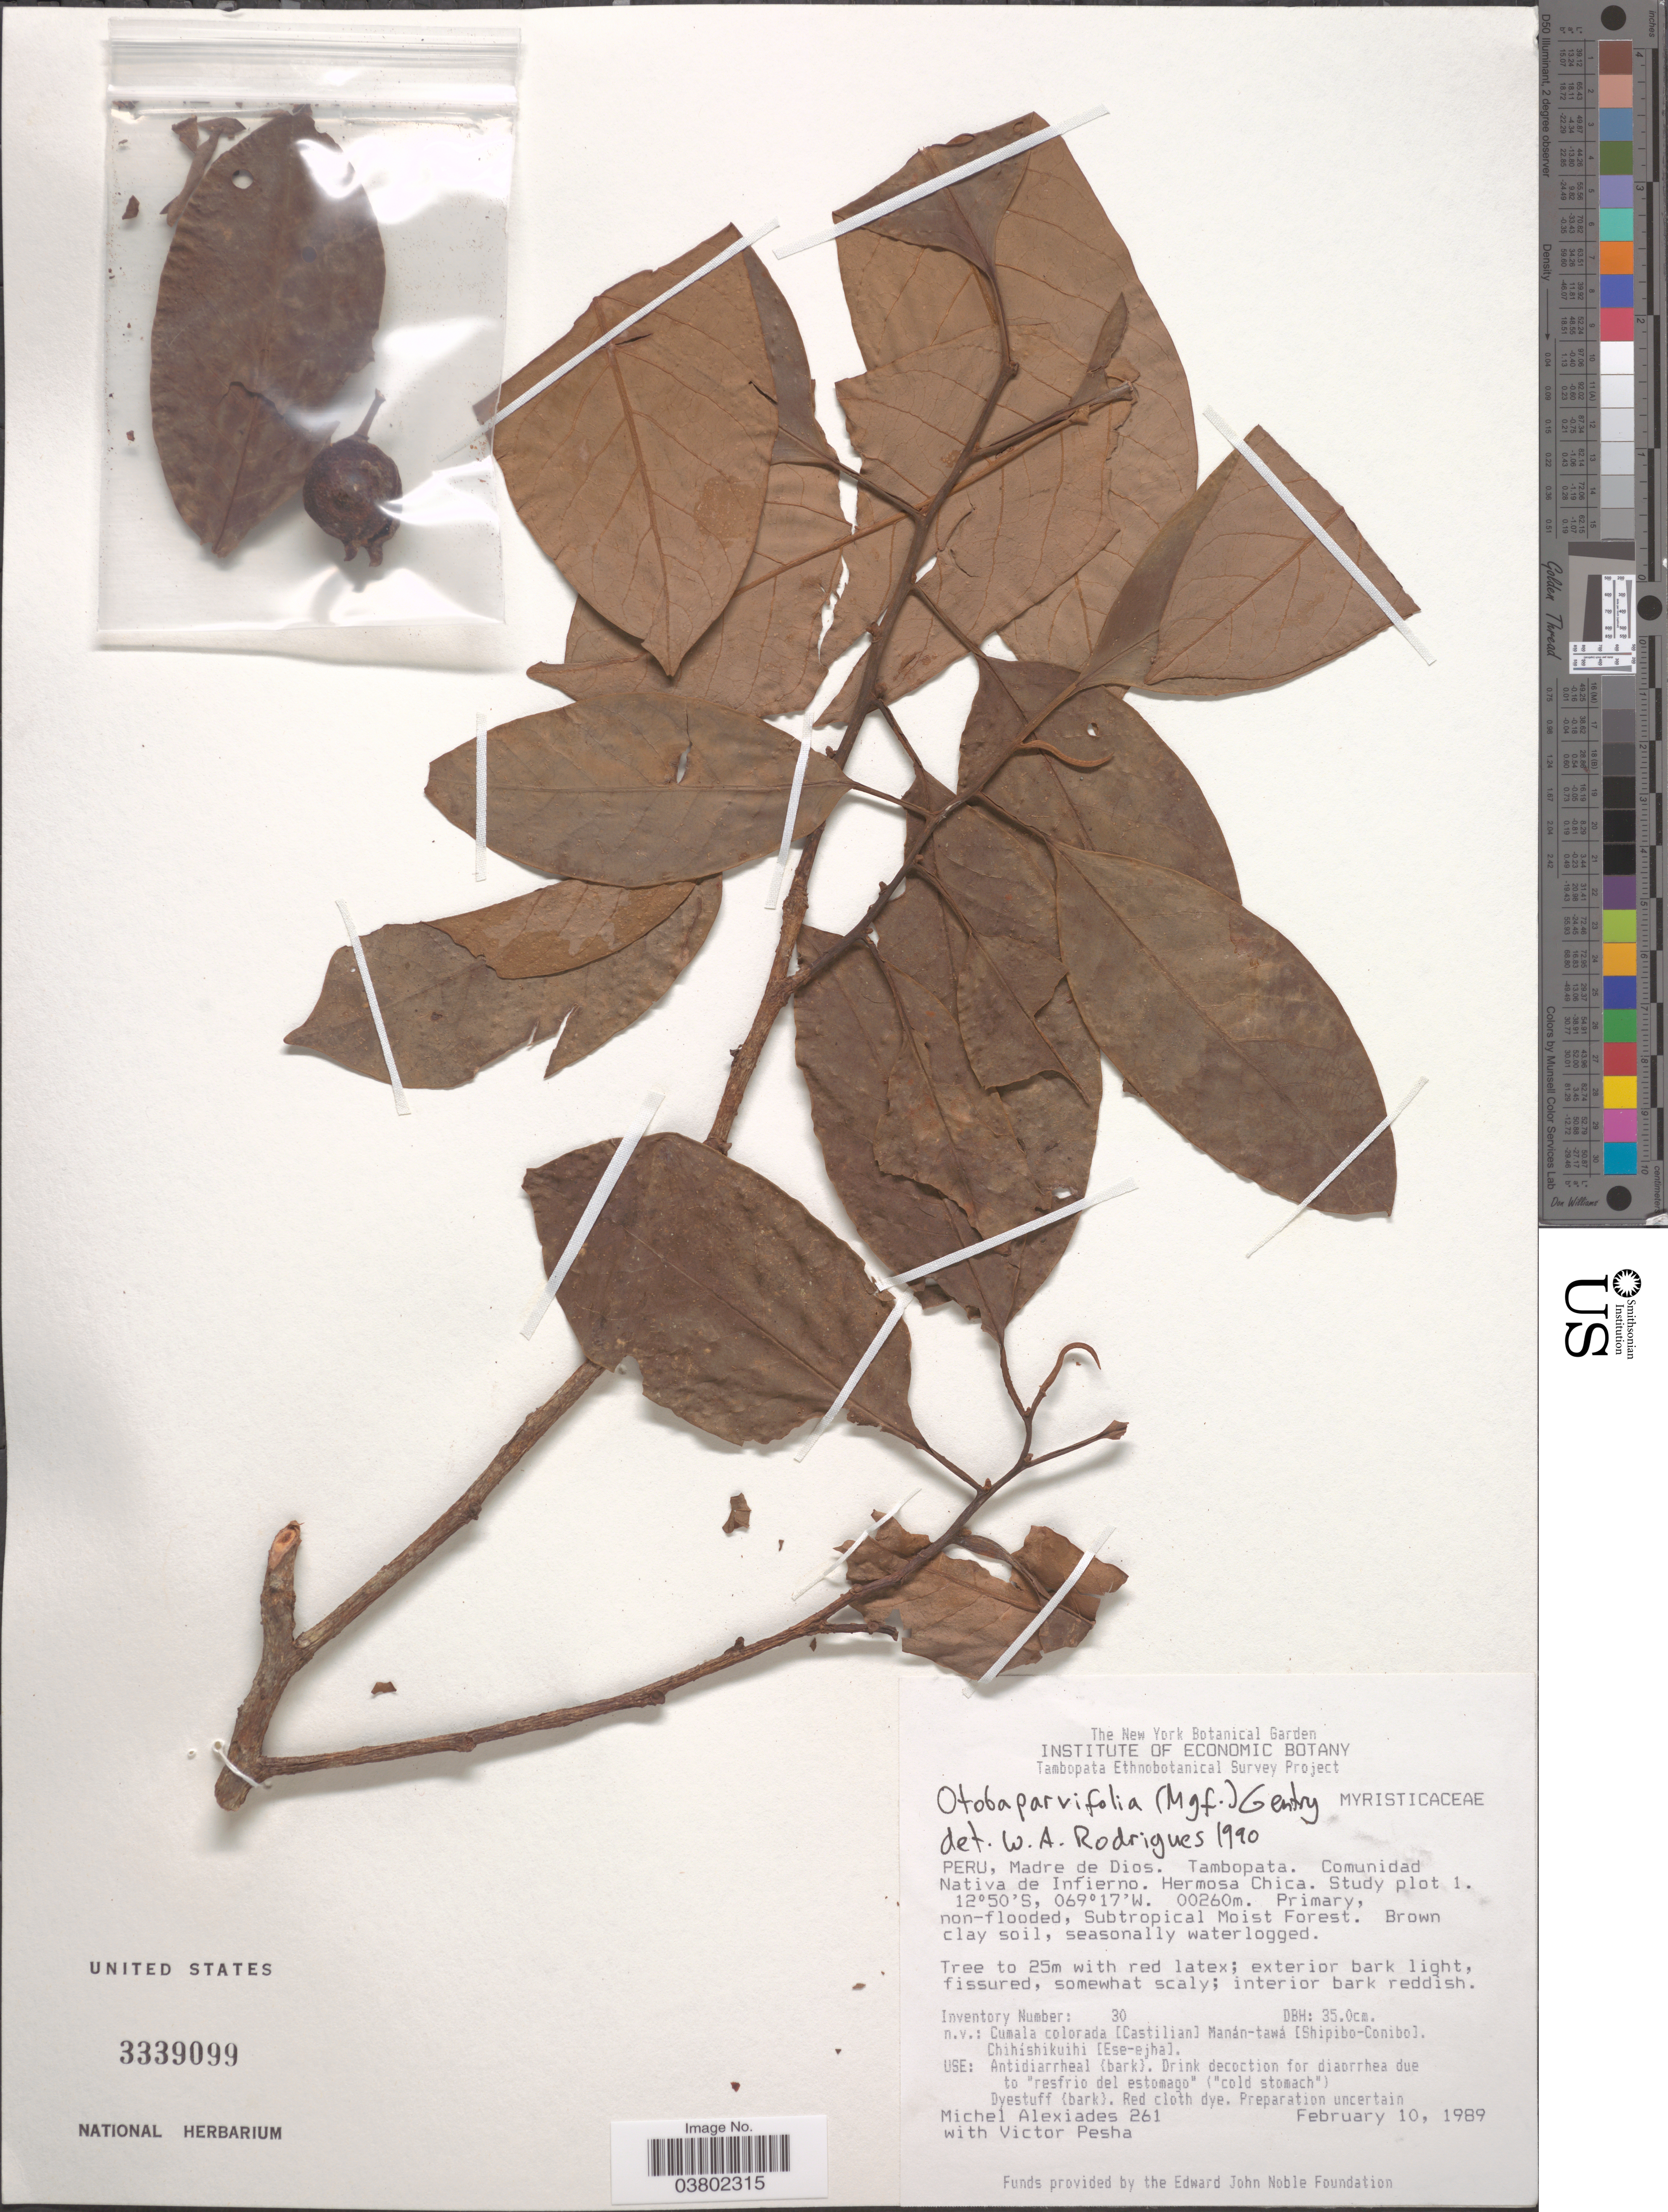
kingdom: Plantae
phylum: Tracheophyta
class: Magnoliopsida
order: Magnoliales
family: Myristicaceae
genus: Otoba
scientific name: Otoba parvifolia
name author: (Markgr.) A.H. Gentry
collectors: M. Alexiades & V. Pesha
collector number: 261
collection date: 1989-02-10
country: Peru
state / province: Madre de Dios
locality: Tambopata. Comunidad Nativa de Infierno. Hermosa Chica. Study plot 1.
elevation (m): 260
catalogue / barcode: US 3339099